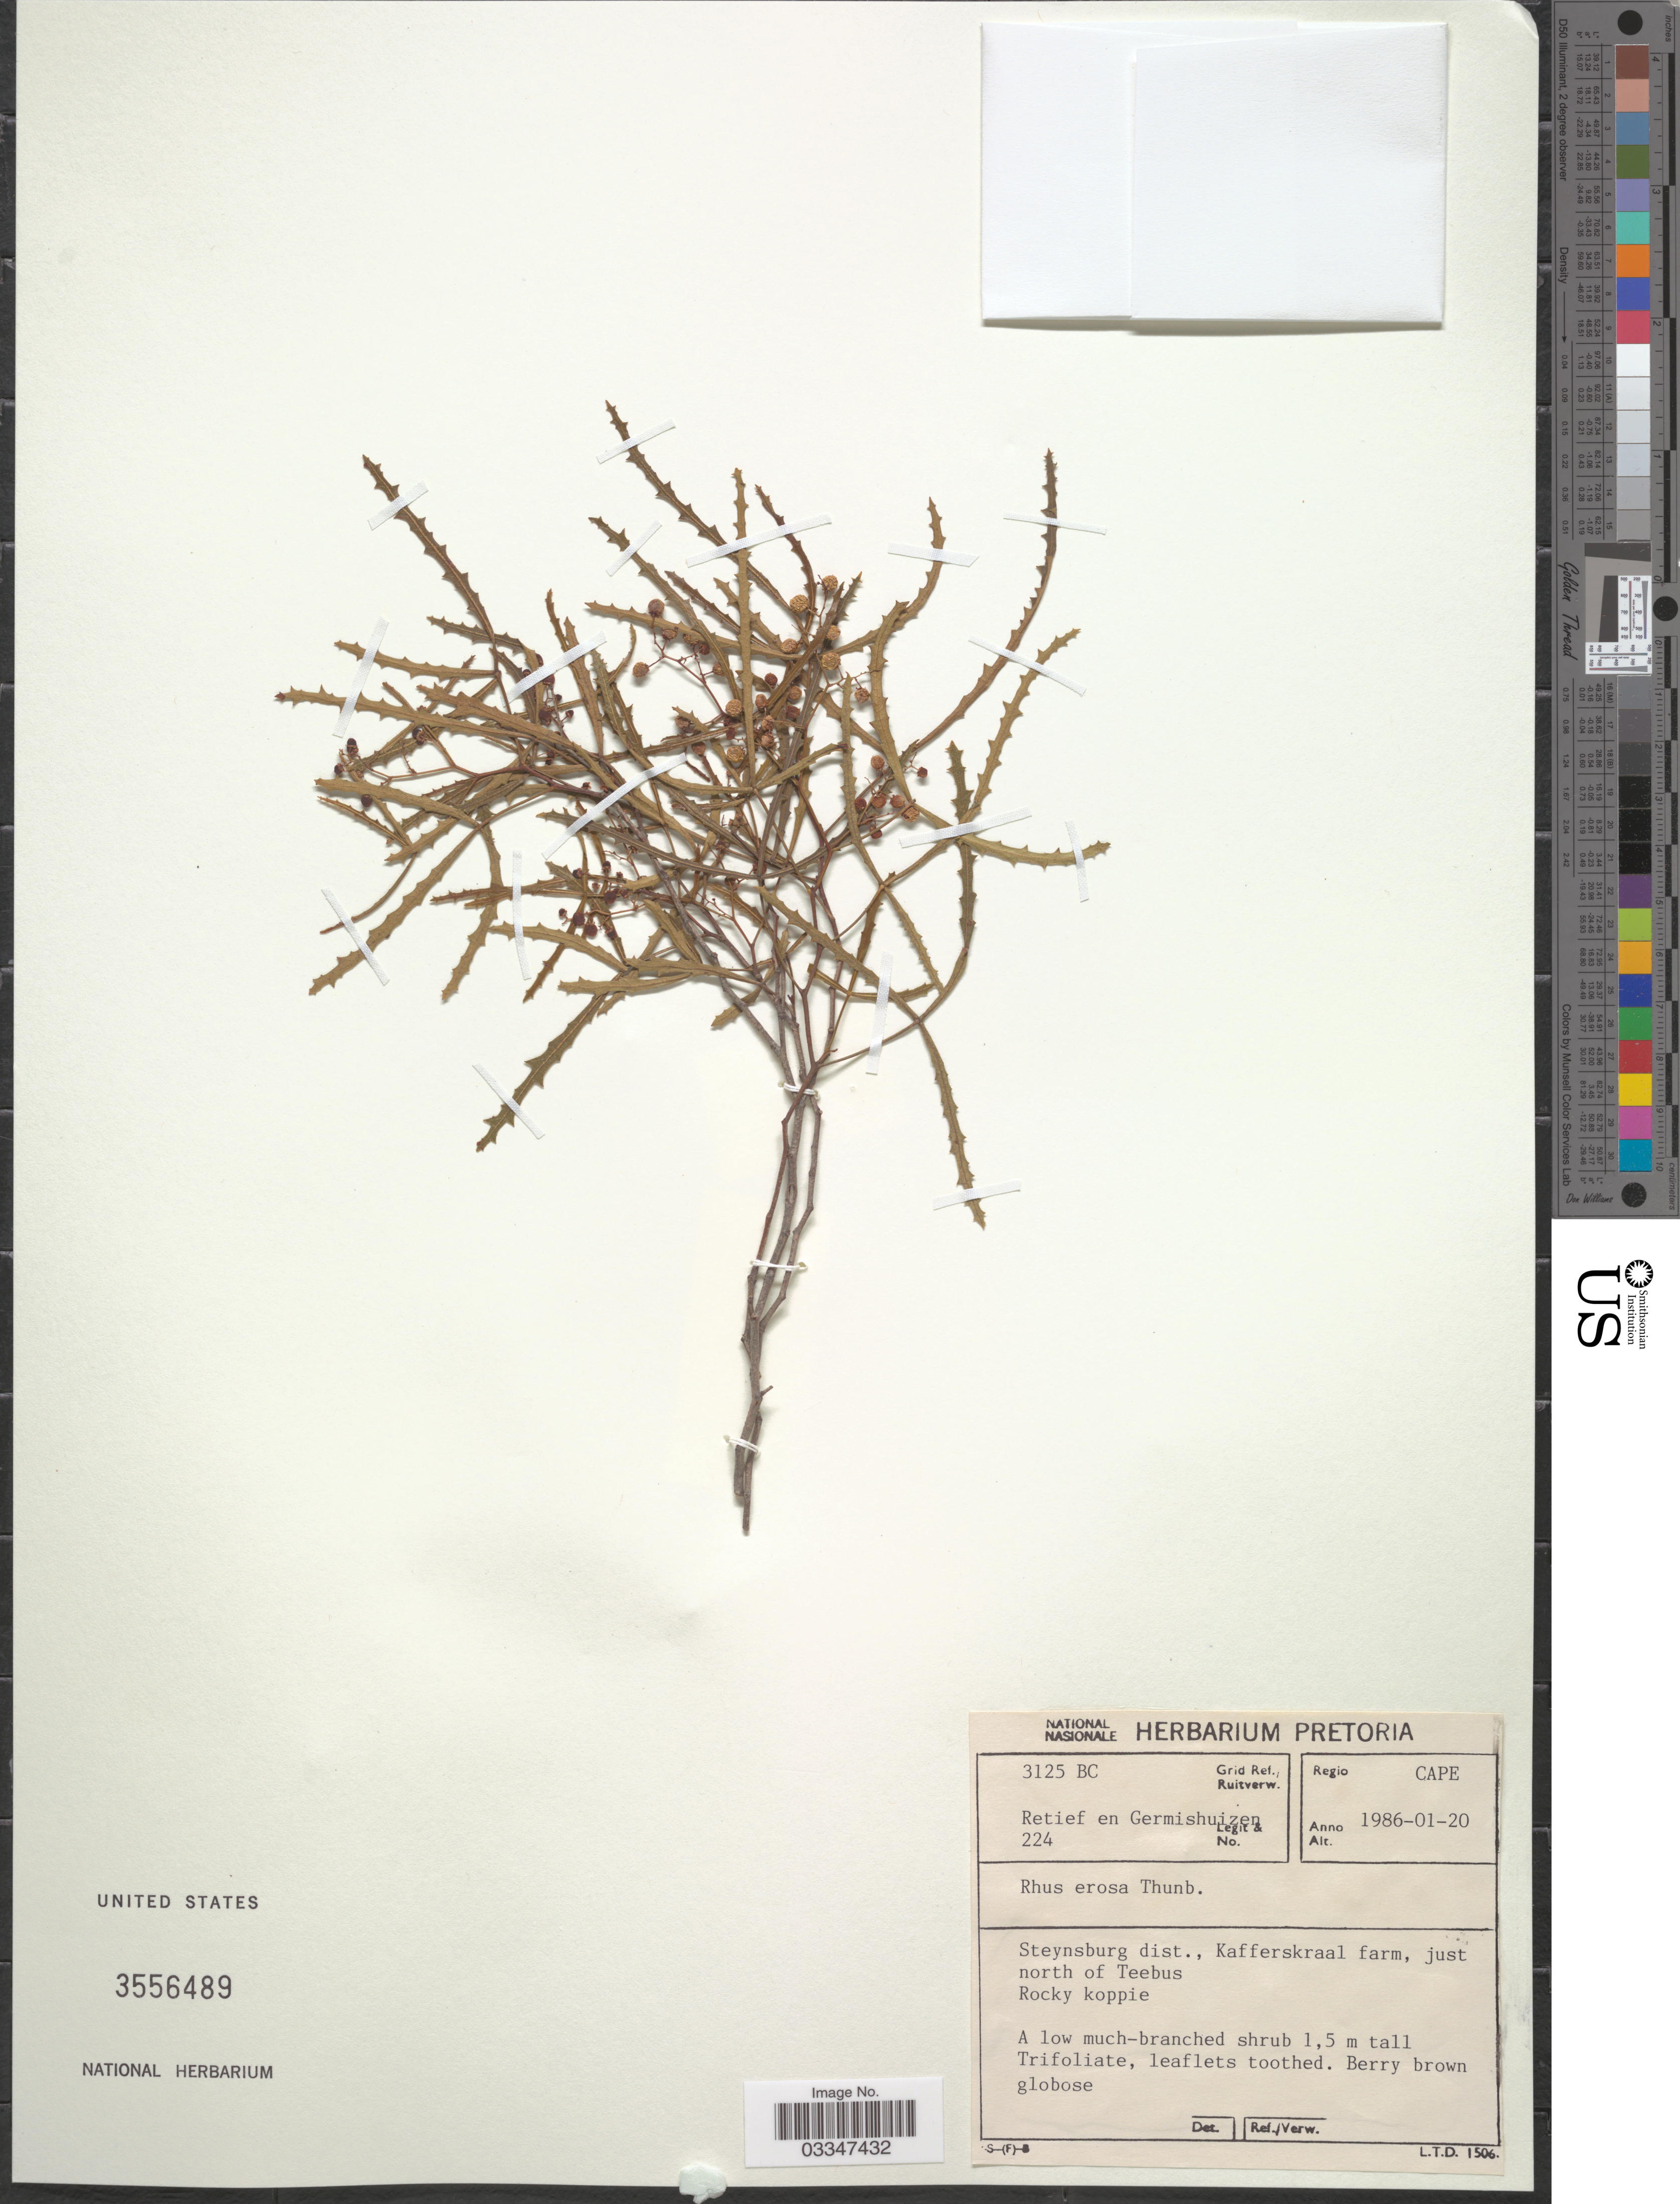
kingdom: Plantae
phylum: Tracheophyta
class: Magnoliopsida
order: Sapindales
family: Anacardiaceae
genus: Rhus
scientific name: Rhus erosa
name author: Thunb.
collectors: -. Retief & Germishuizen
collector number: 224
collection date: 1986-01-20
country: South Africa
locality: Regio Cape. Grid Ref./ Ruitverw. 3125 BC. Steynsburg dist., Kafferskraal farm, just north of Teebus.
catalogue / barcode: US 3556489